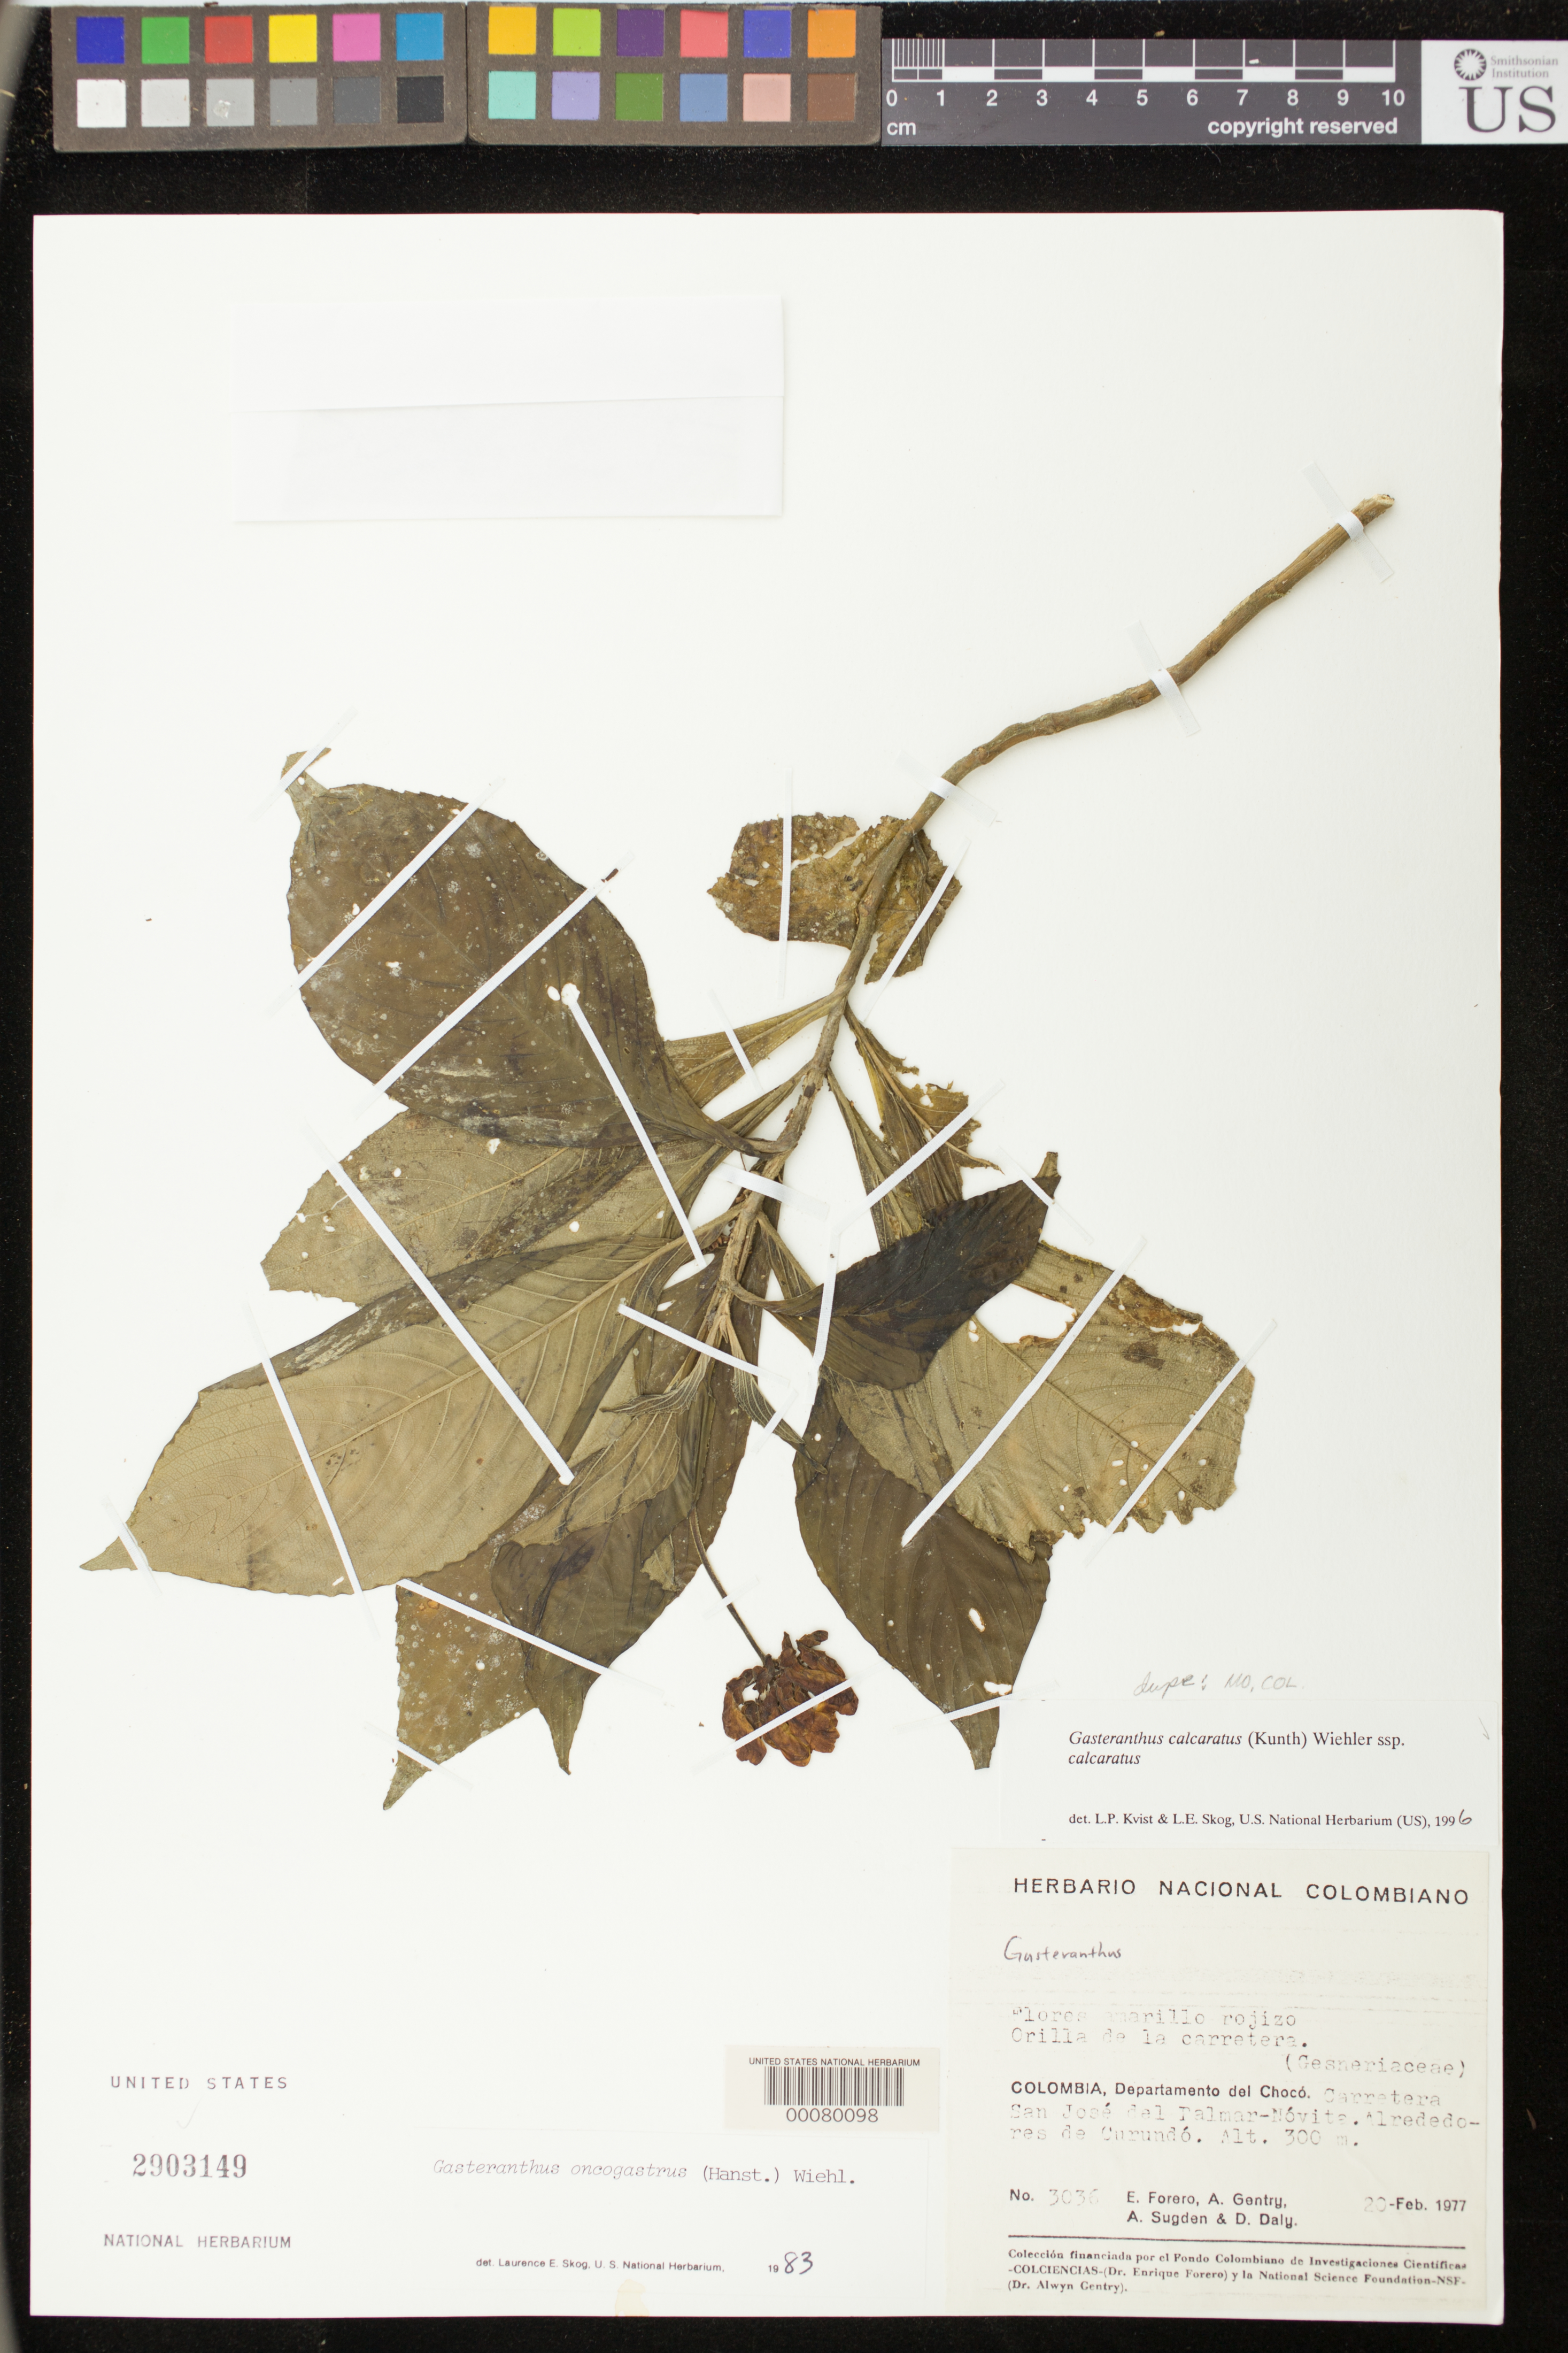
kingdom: Plantae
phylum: Tracheophyta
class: Magnoliopsida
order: Lamiales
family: Gesneriaceae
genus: Gasteranthus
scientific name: Gasteranthus calcaratus subsp. calcaratus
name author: (Kunth) Wiehler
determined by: Skog, Laurence E.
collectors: E. Forero, A. H. Gentry, A. Sugden & D. C. Daly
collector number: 3036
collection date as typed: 20 Feb 1977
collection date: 1977-02-20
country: Colombia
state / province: Chocó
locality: Carretera San José del Palmar - Novita, alrededores de Curundó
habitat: Orilla de la carretera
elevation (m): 300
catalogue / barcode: US 2903149